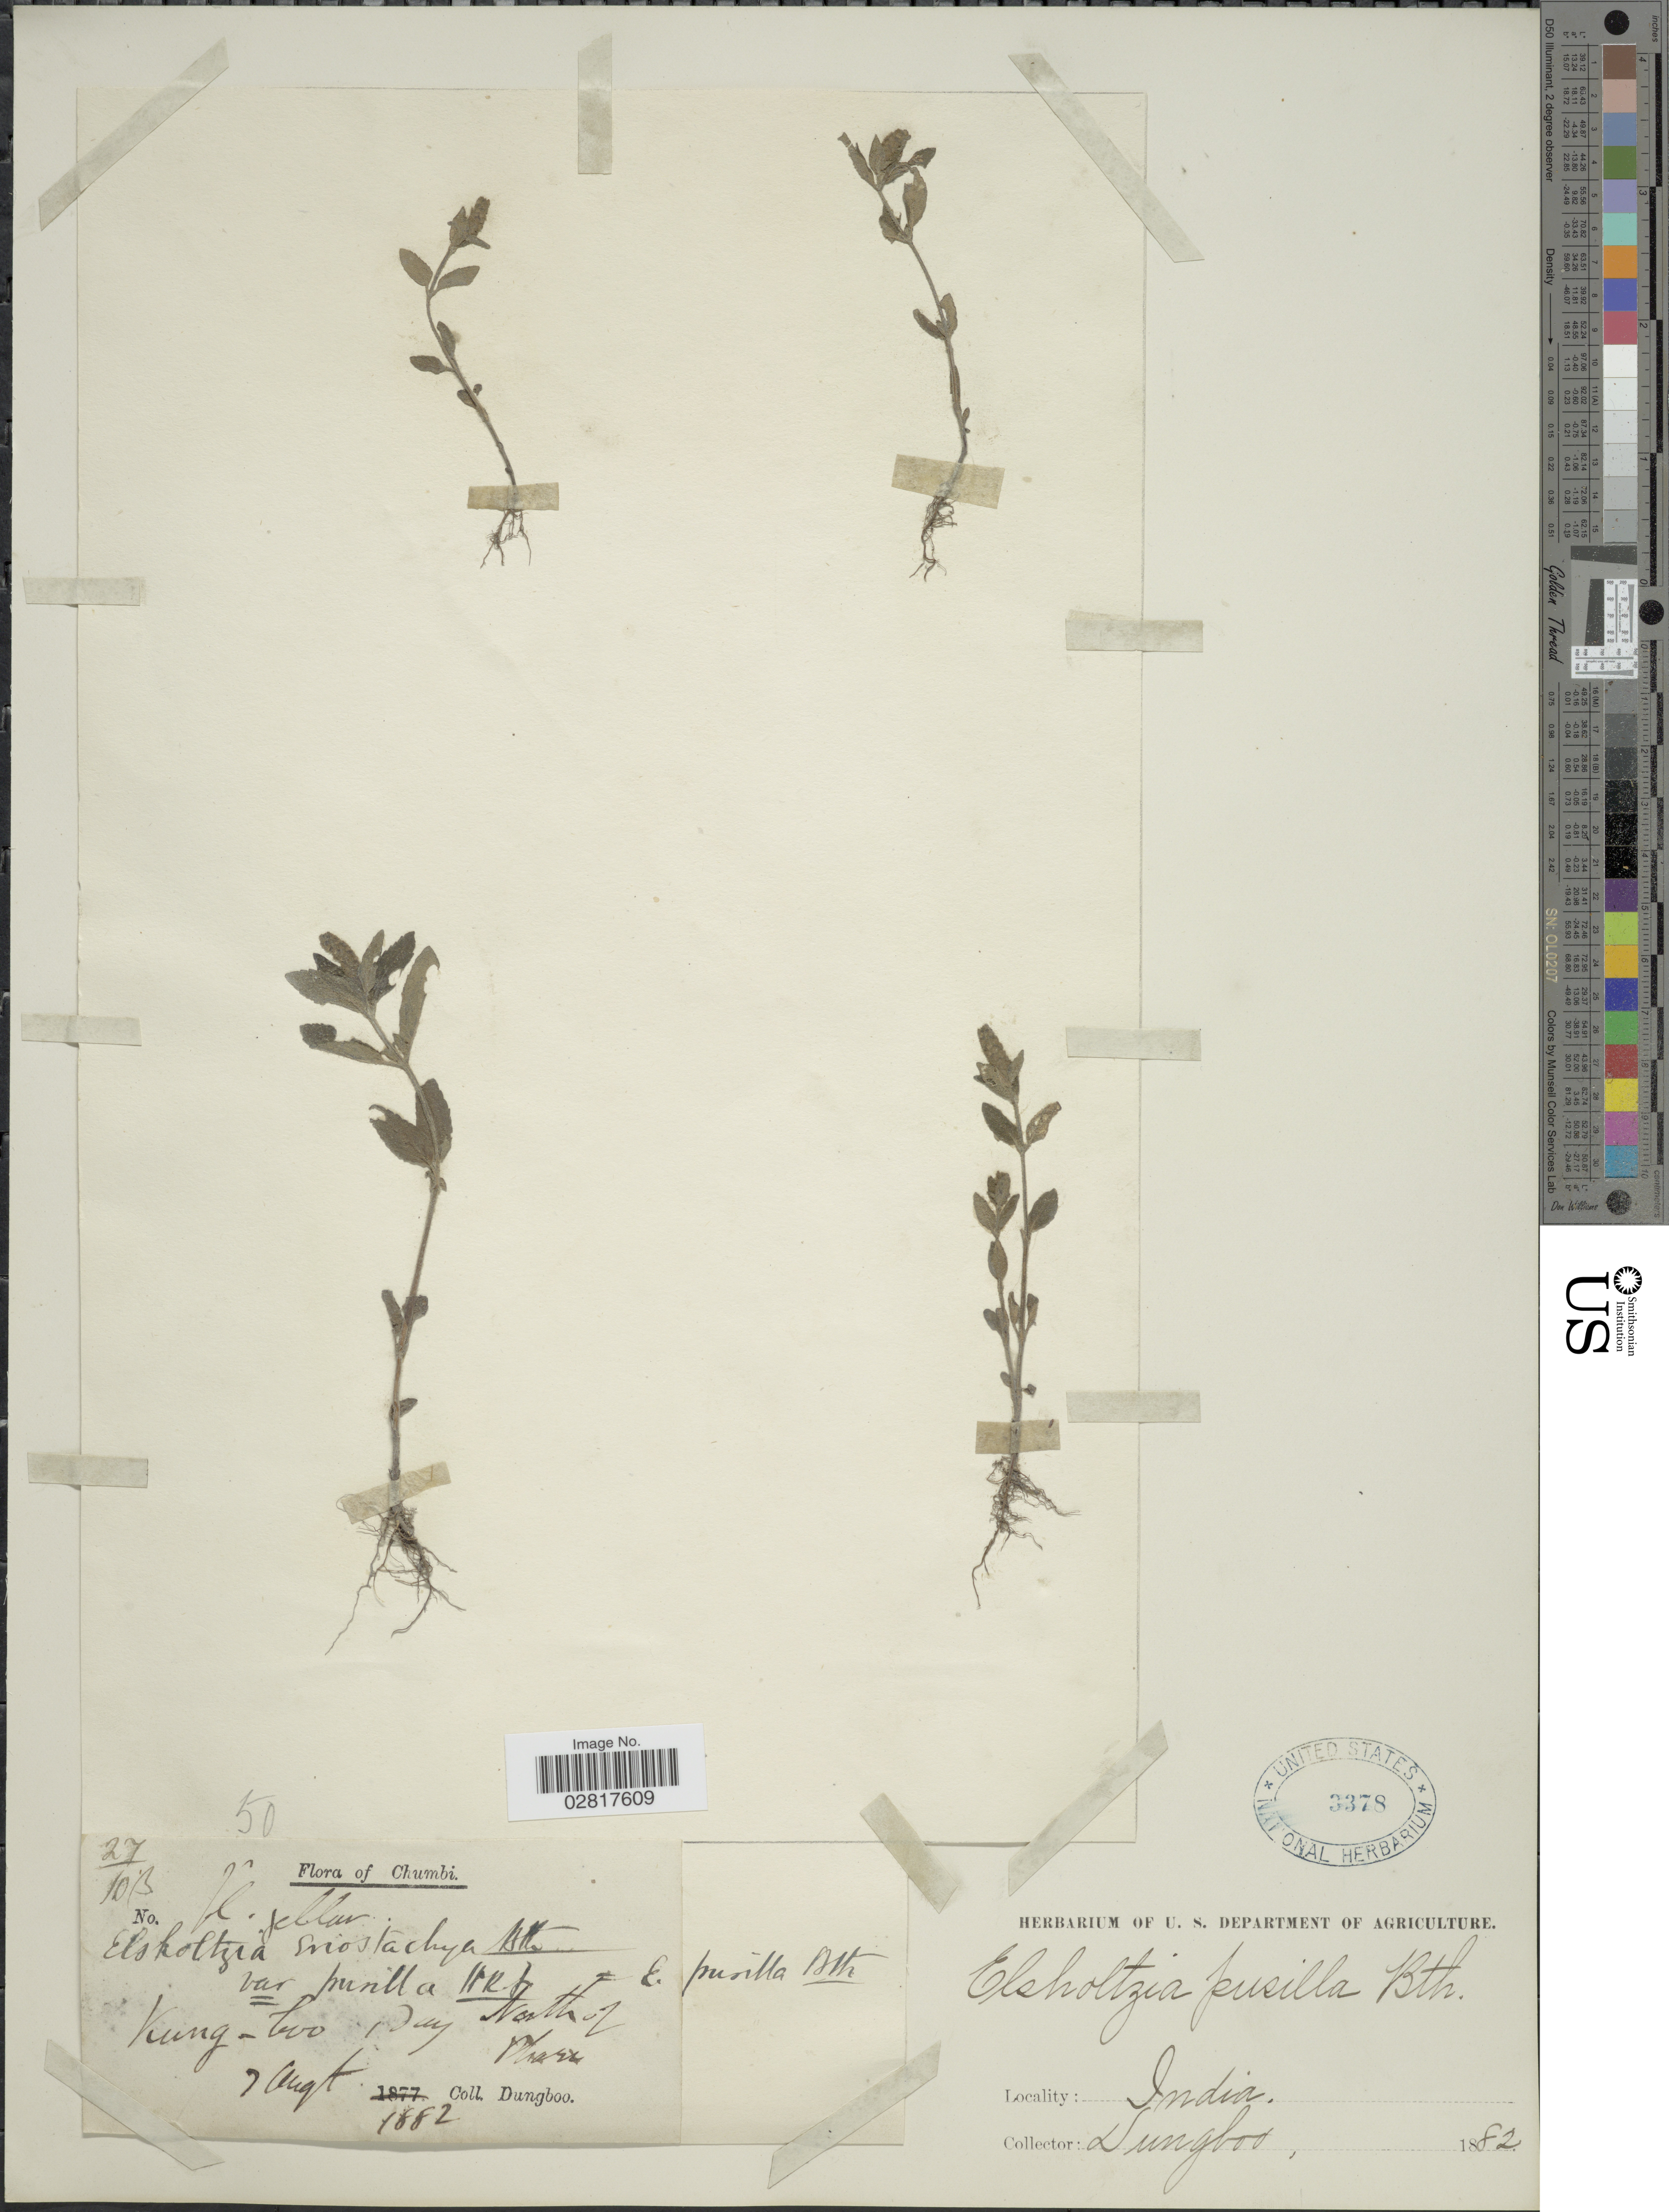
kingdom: Plantae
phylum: Tracheophyta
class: Magnoliopsida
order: Lamiales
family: Lamiaceae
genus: Elsholtzia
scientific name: Elsholtzia pusilla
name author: Benth.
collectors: Dungboo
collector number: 24/103*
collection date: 1882-08-07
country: India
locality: Chumbi, Kung-boo [interpreted]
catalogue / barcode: US 3378